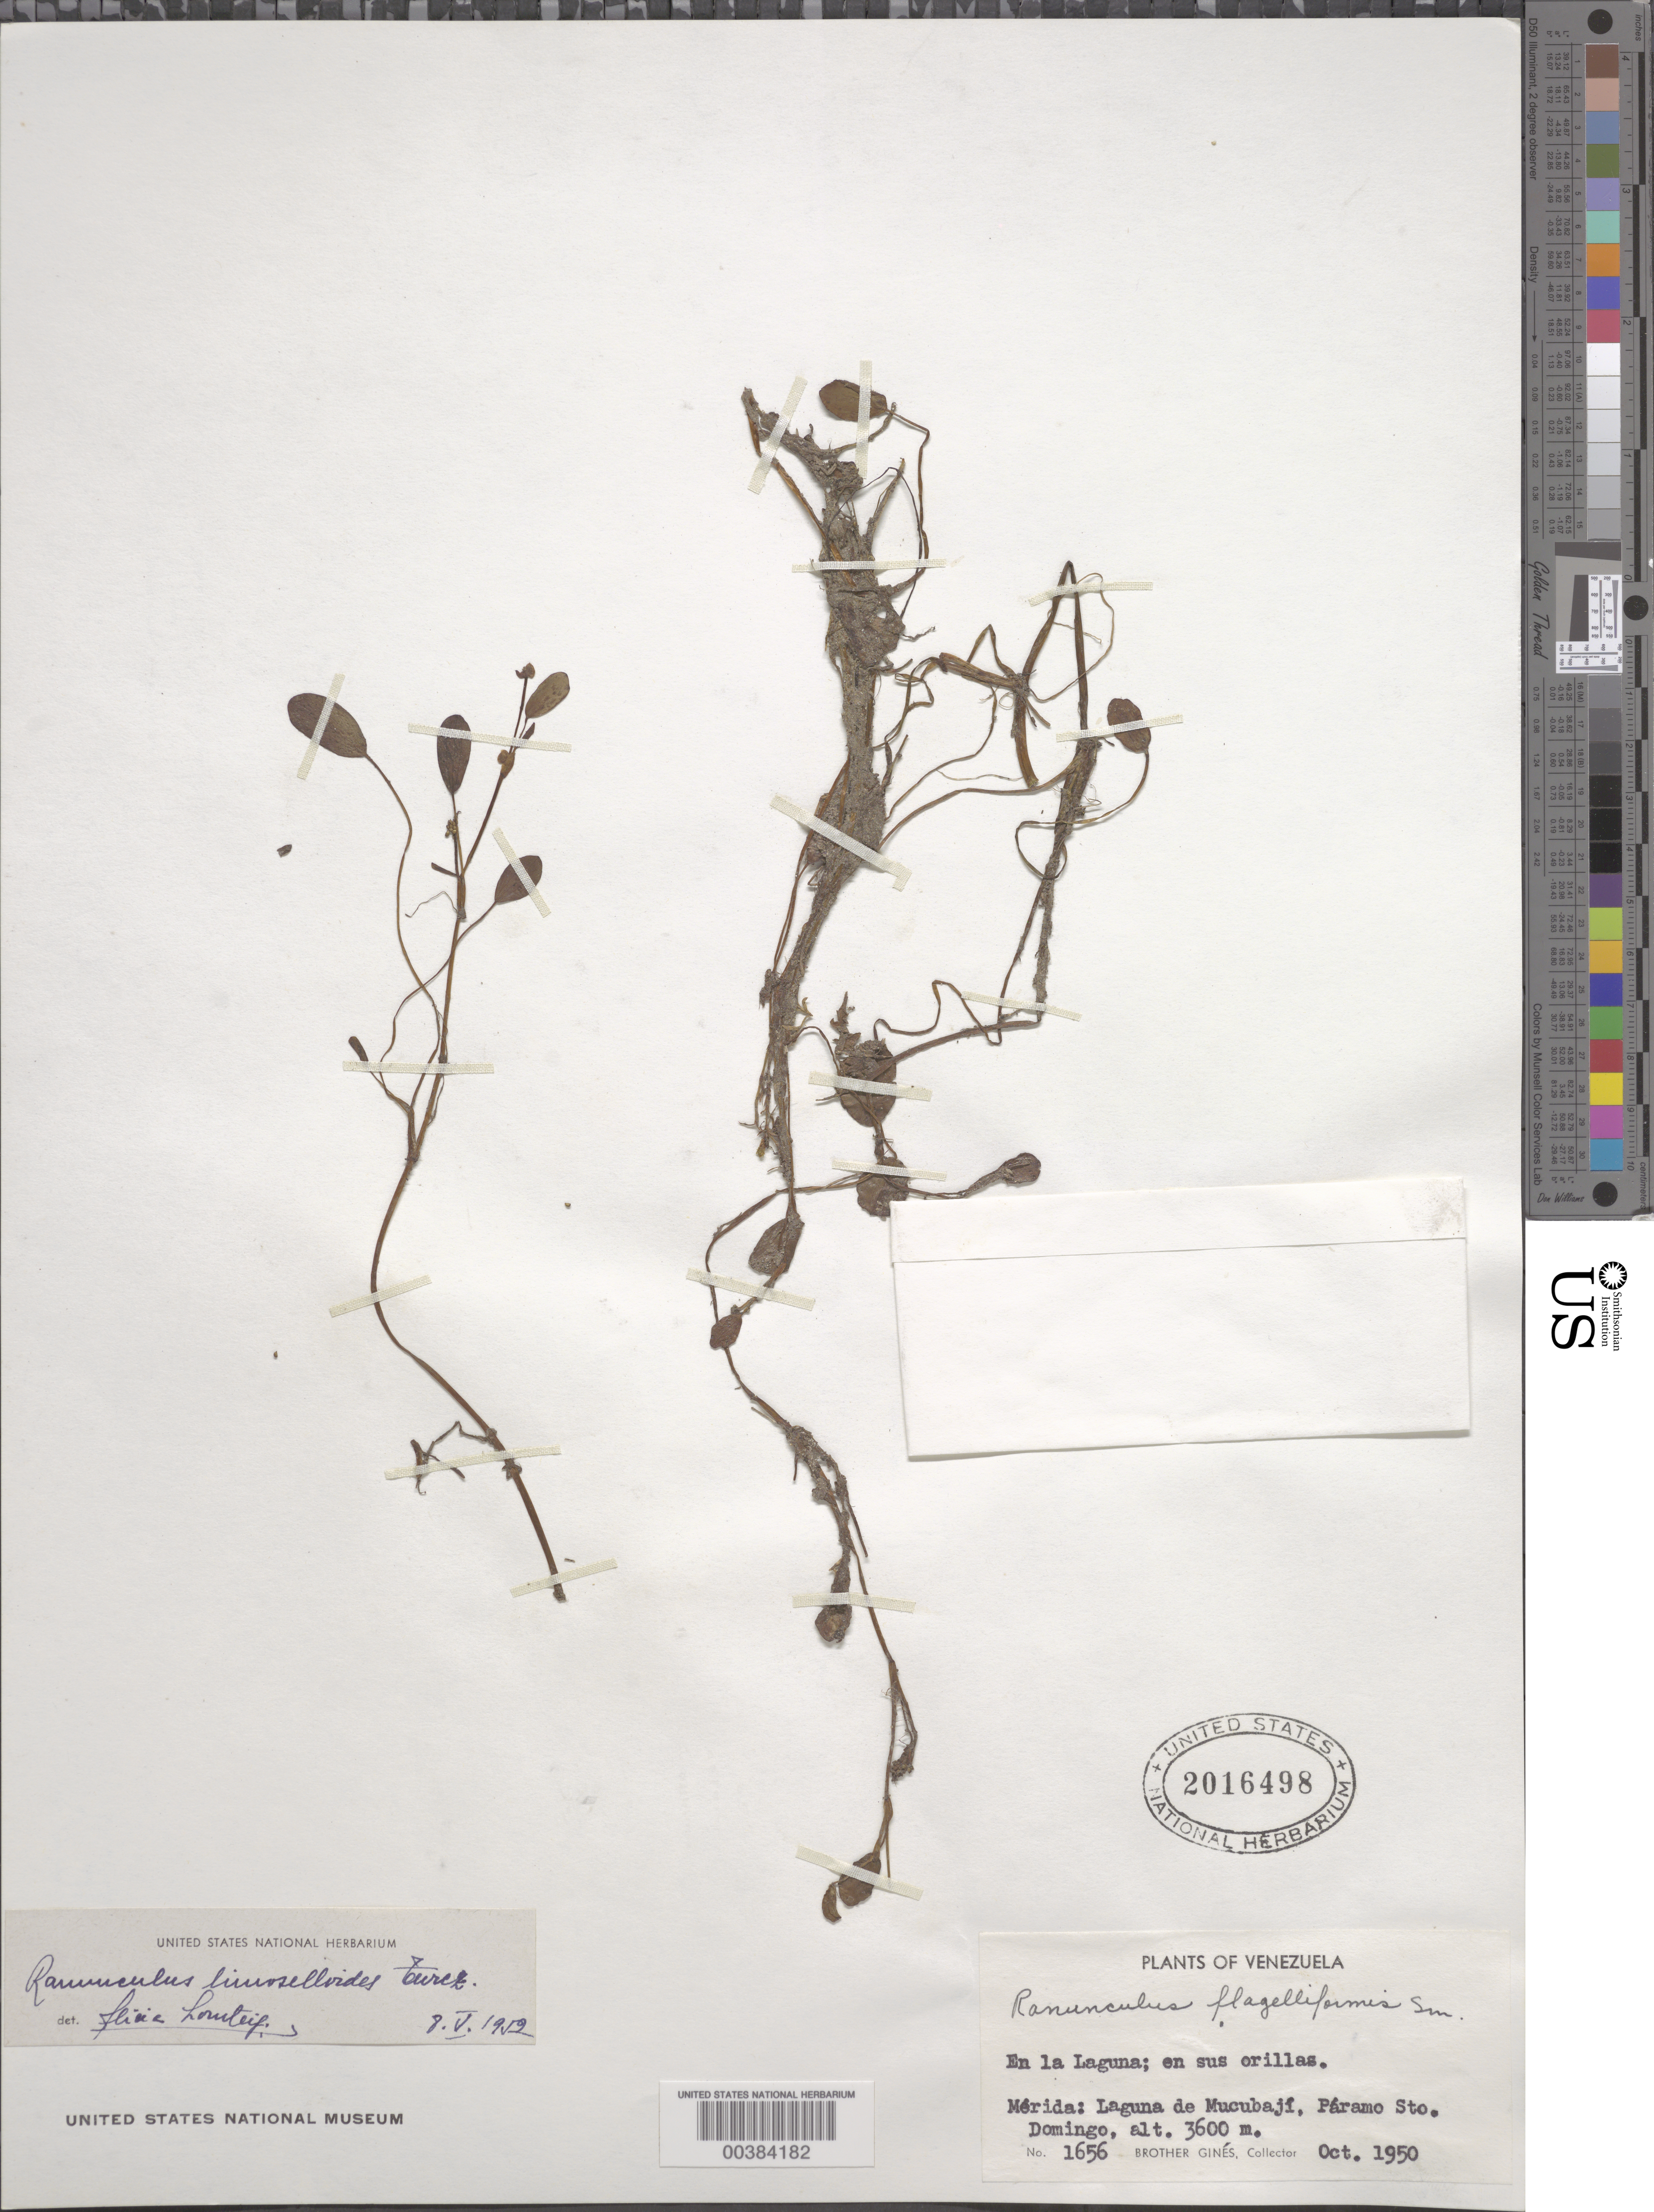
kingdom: Plantae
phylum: Tracheophyta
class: Magnoliopsida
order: Ranunculales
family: Ranunculaceae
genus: Ranunculus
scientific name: Ranunculus limoselloides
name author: Turcz.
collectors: Bro. Gines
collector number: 1656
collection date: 1950-10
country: Venezuela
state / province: Mérida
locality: En la Laguna; en sus orillas. Laguna de Mucubají, Páramo Sto. Domingo.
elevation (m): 3600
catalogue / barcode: US 2016498